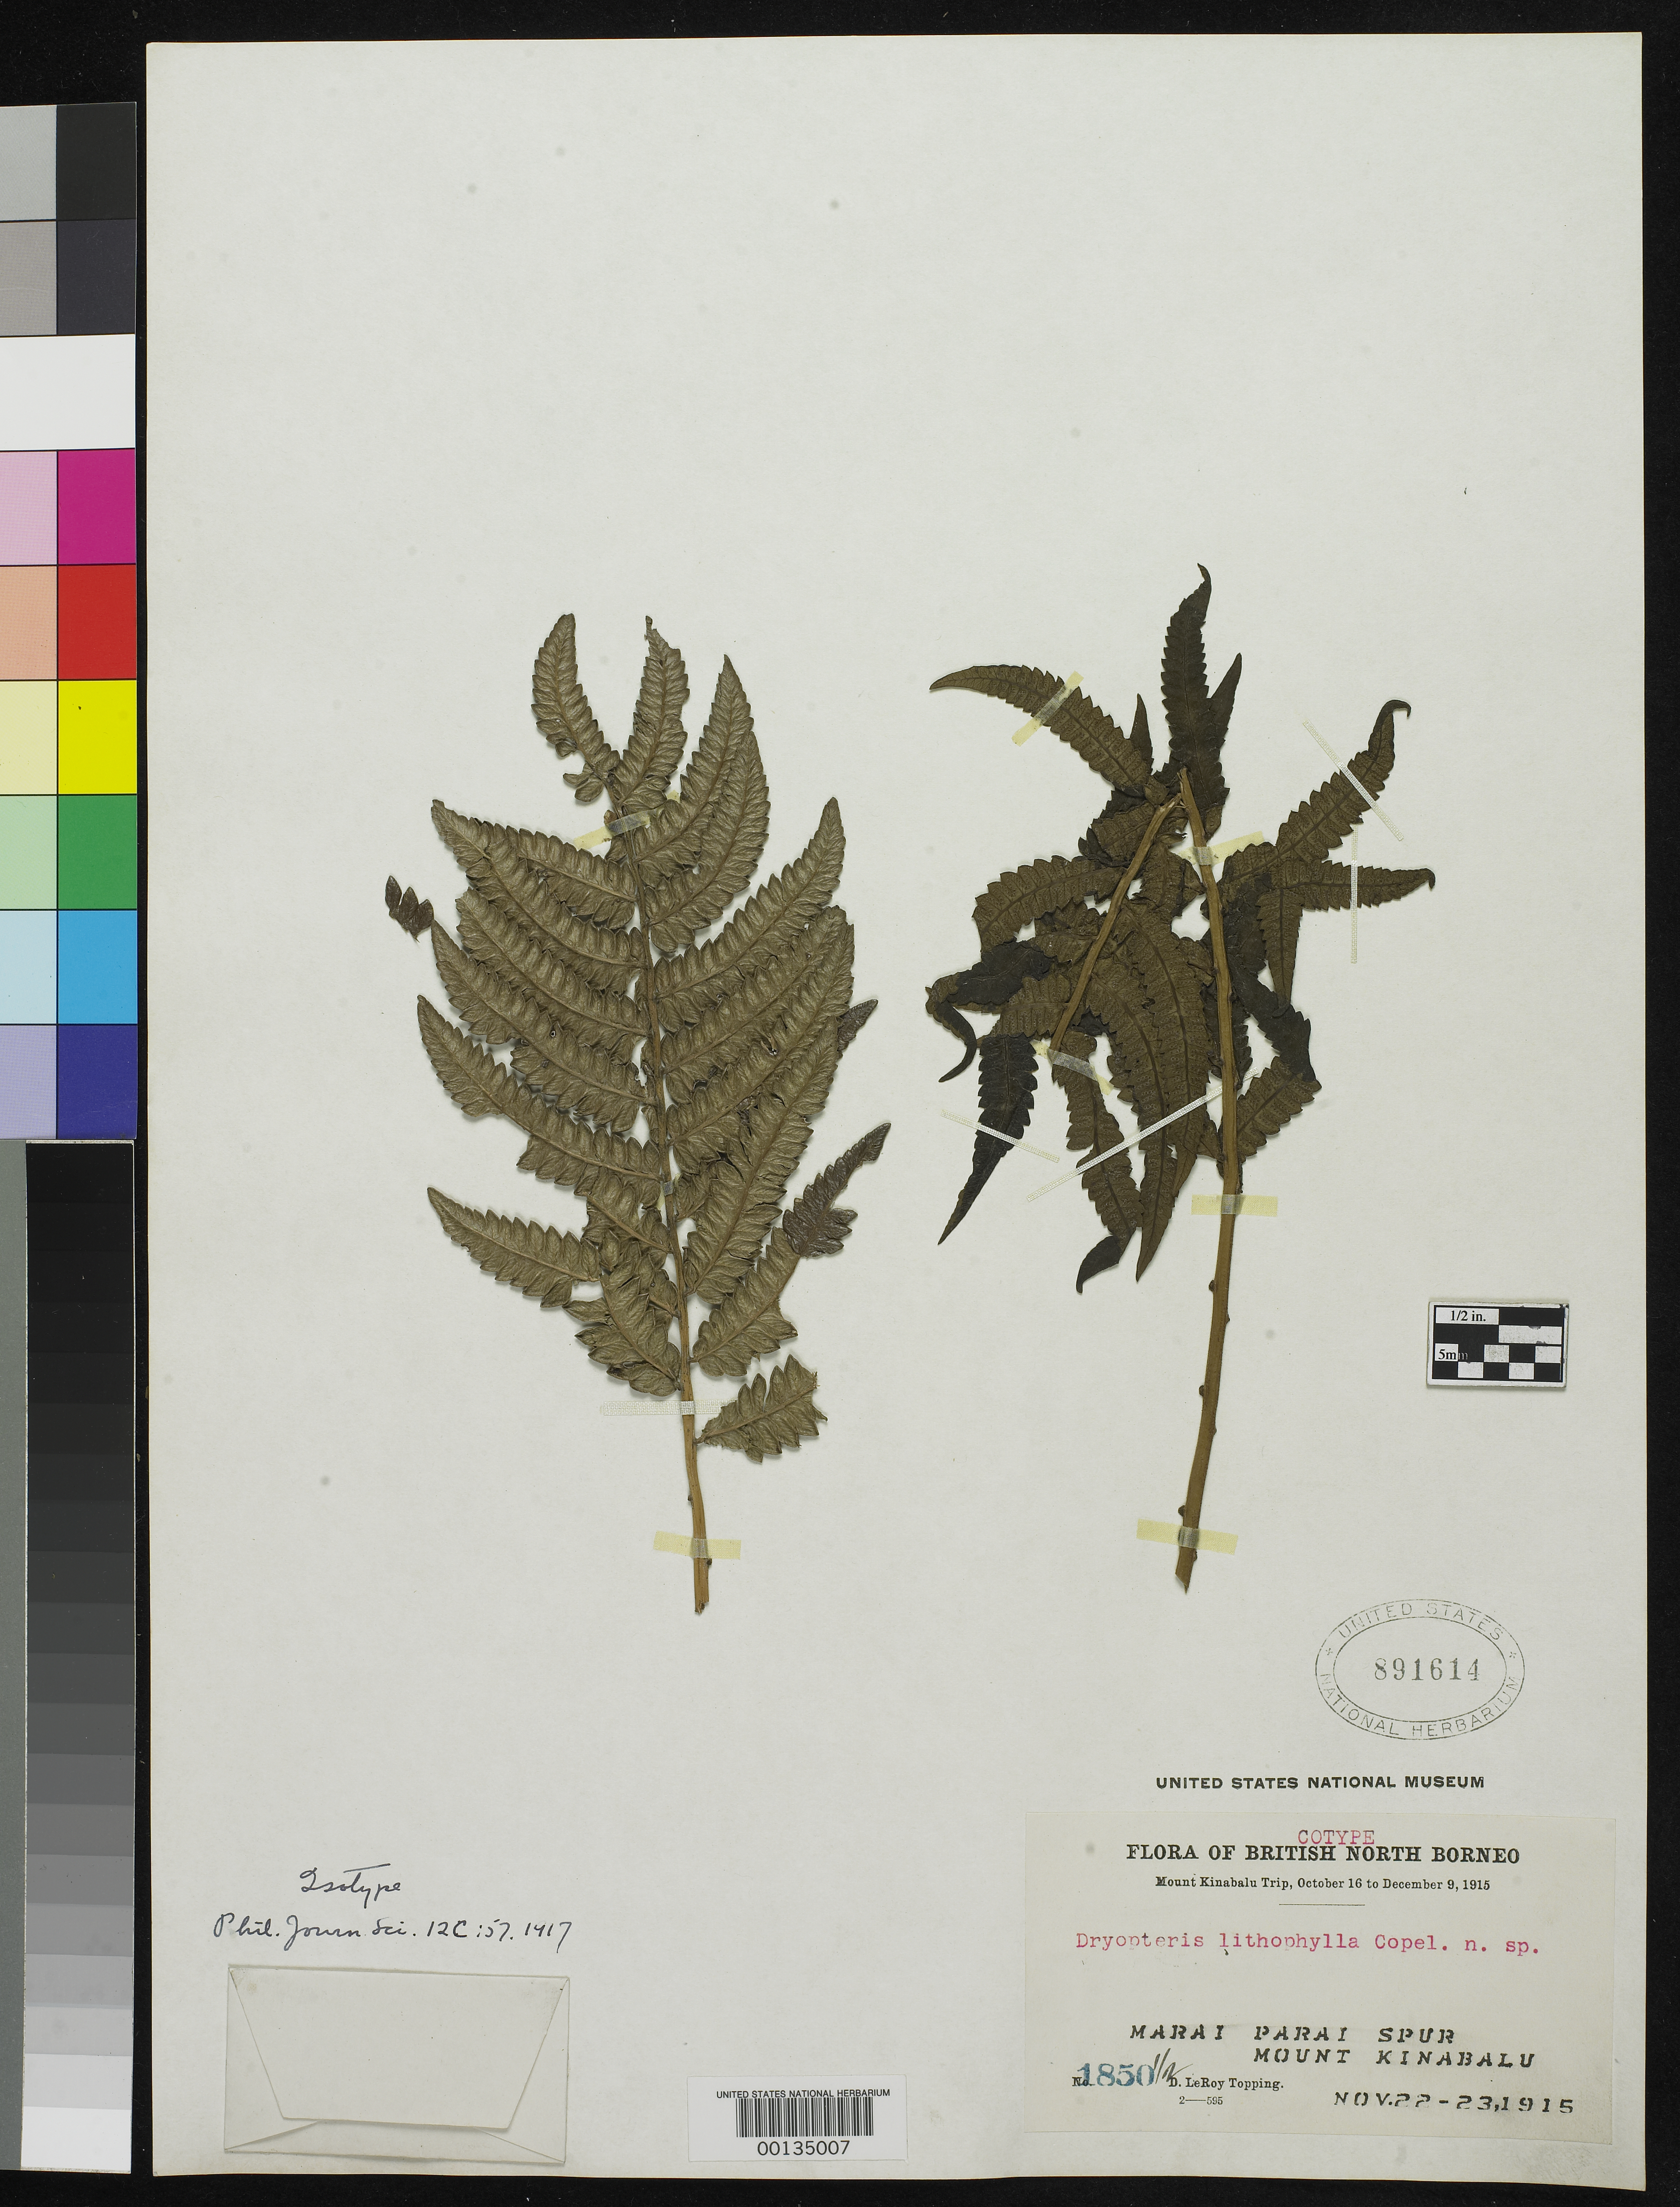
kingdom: Plantae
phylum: Tracheophyta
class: Polypodiopsida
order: Polypodiales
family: Dryopteridaceae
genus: Dryopteris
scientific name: Dryopteris lithophylla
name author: Copel.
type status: Isotype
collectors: D. L. Topping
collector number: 1850-1/2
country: Malaysia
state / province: Sabah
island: Borneo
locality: Mount Kinabalu, Maraiparai Spur.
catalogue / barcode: US 891614